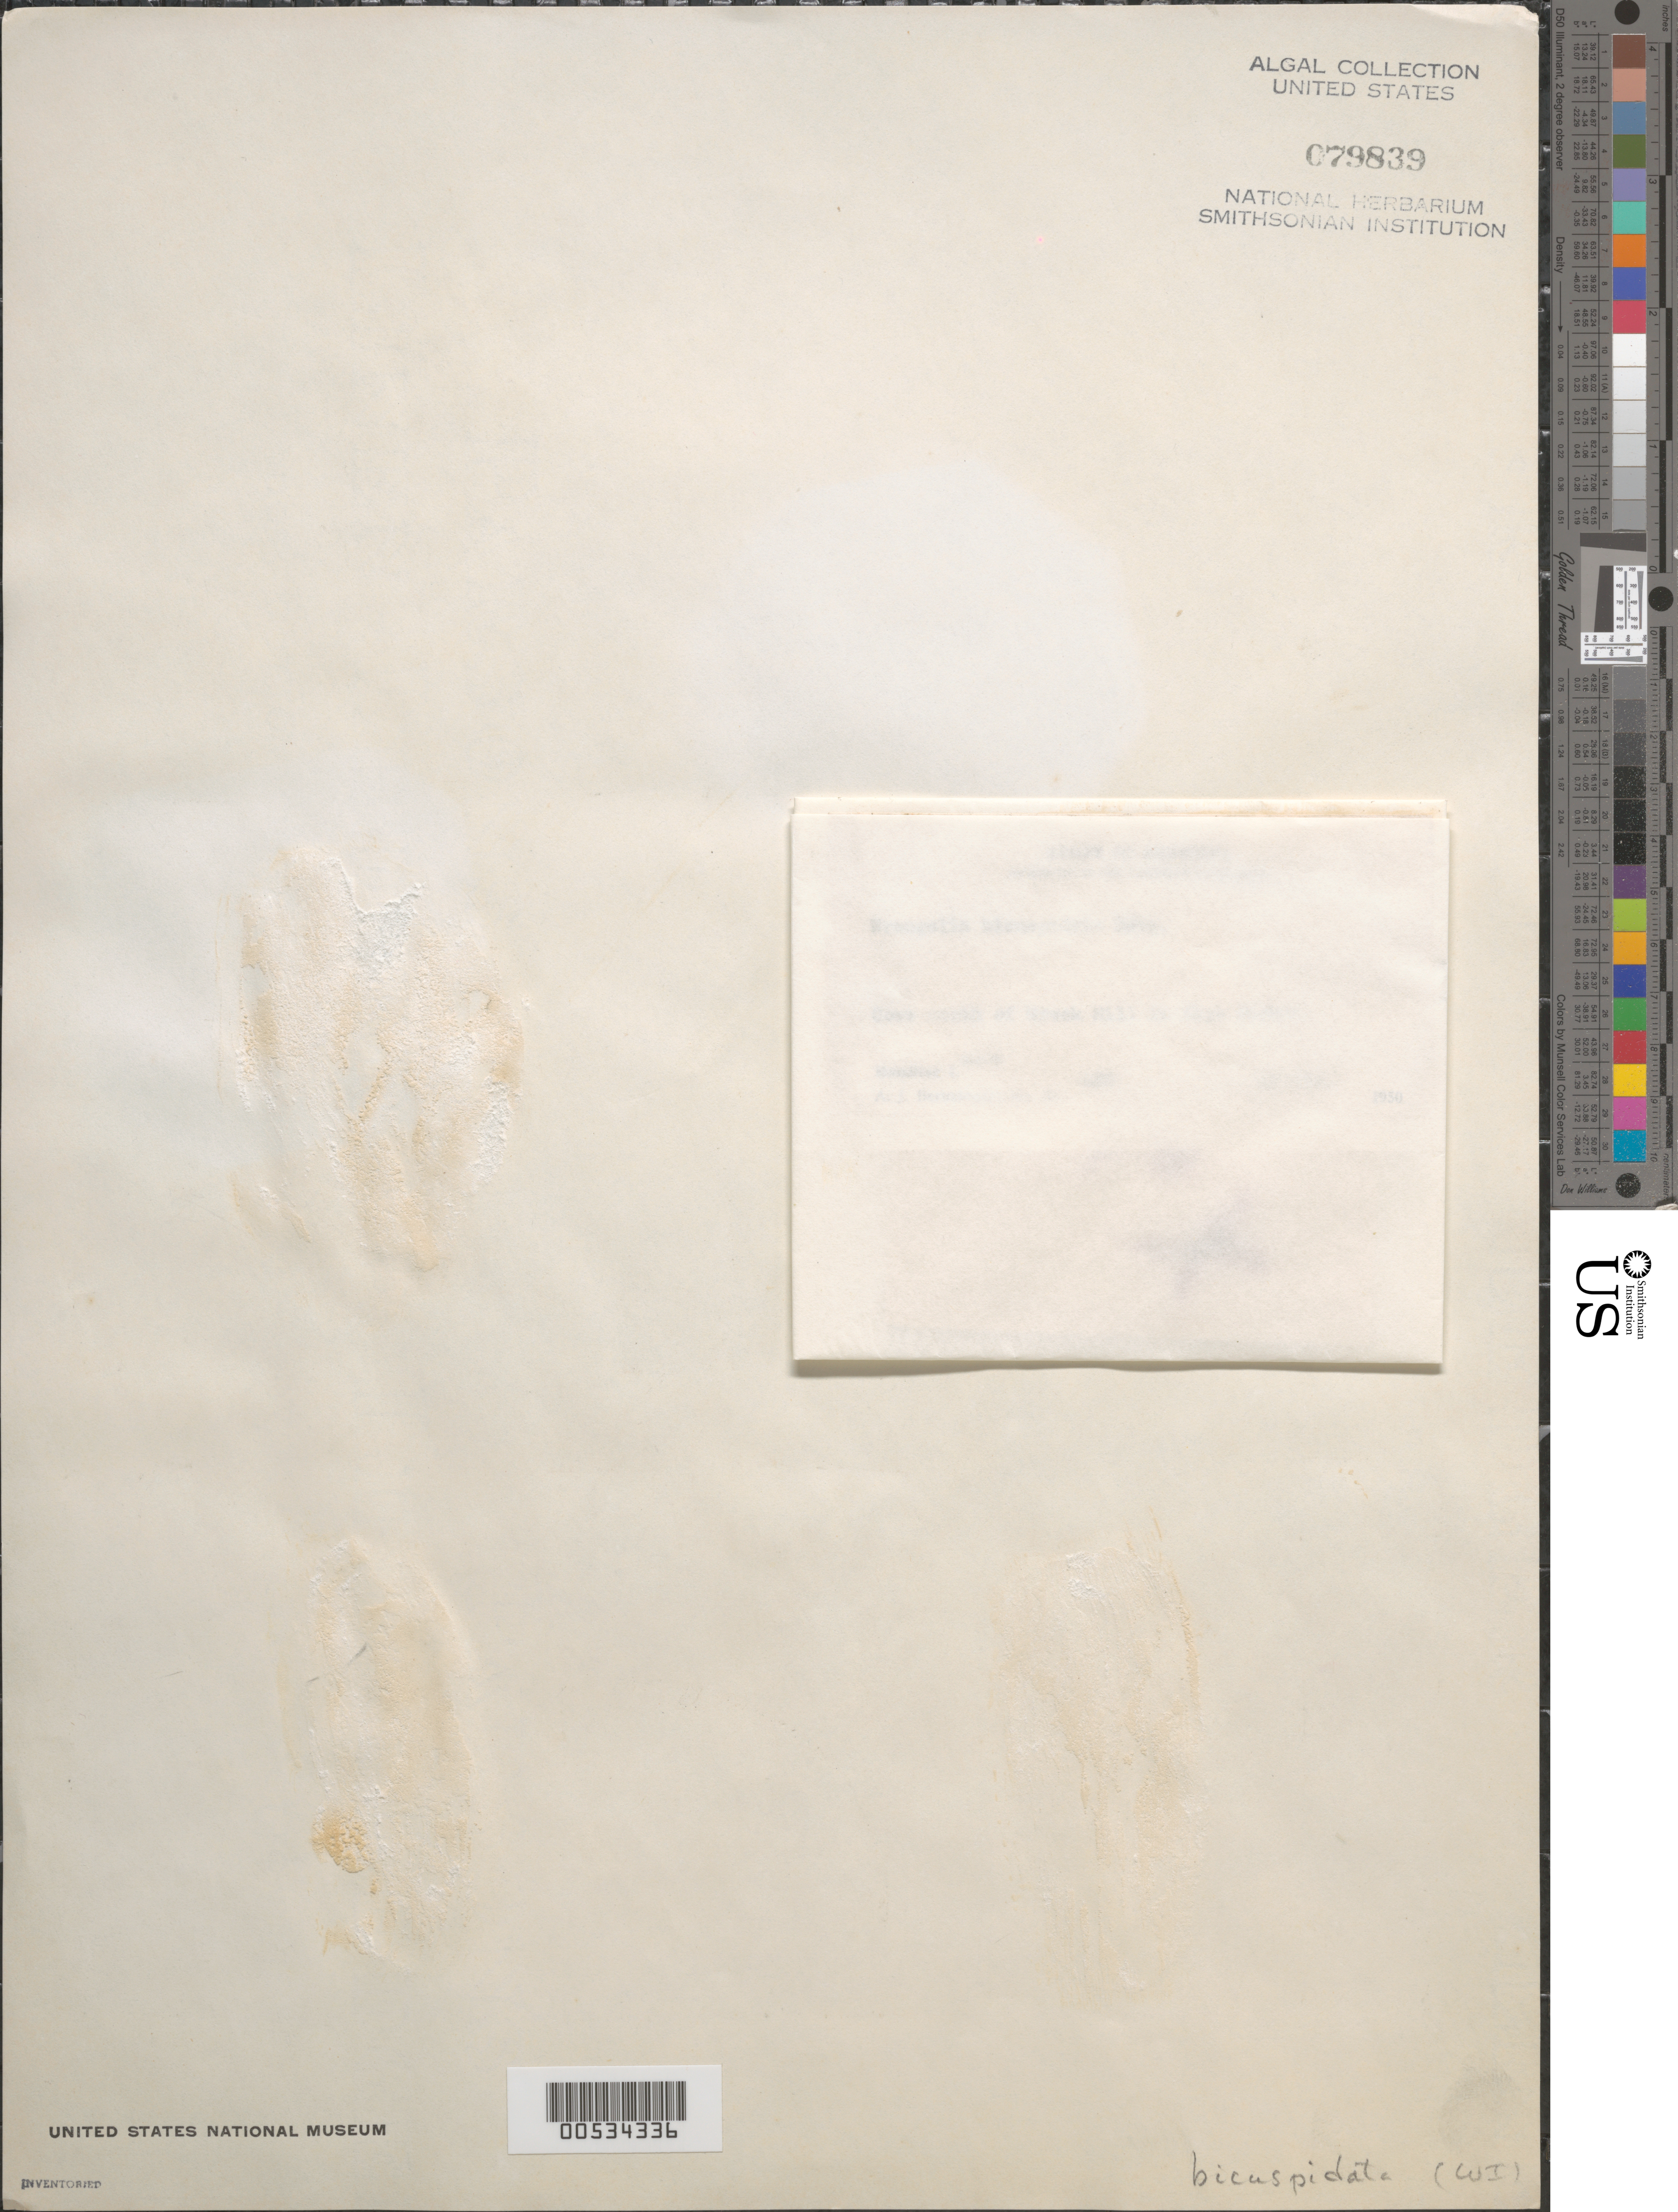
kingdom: Plantae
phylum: Rhodophyta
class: Florideophyceae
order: Ceramiales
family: Wrangeliaceae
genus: Wrangelia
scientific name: Wrangelia bicuspidata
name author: Børgesen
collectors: A. Bernatowicz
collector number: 50-480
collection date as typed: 20 Dec 1950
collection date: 1950-12-20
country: Bermuda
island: Bermuda Island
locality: Ely's Harbor, Cove north of Wreck Hill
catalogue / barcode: US 79839